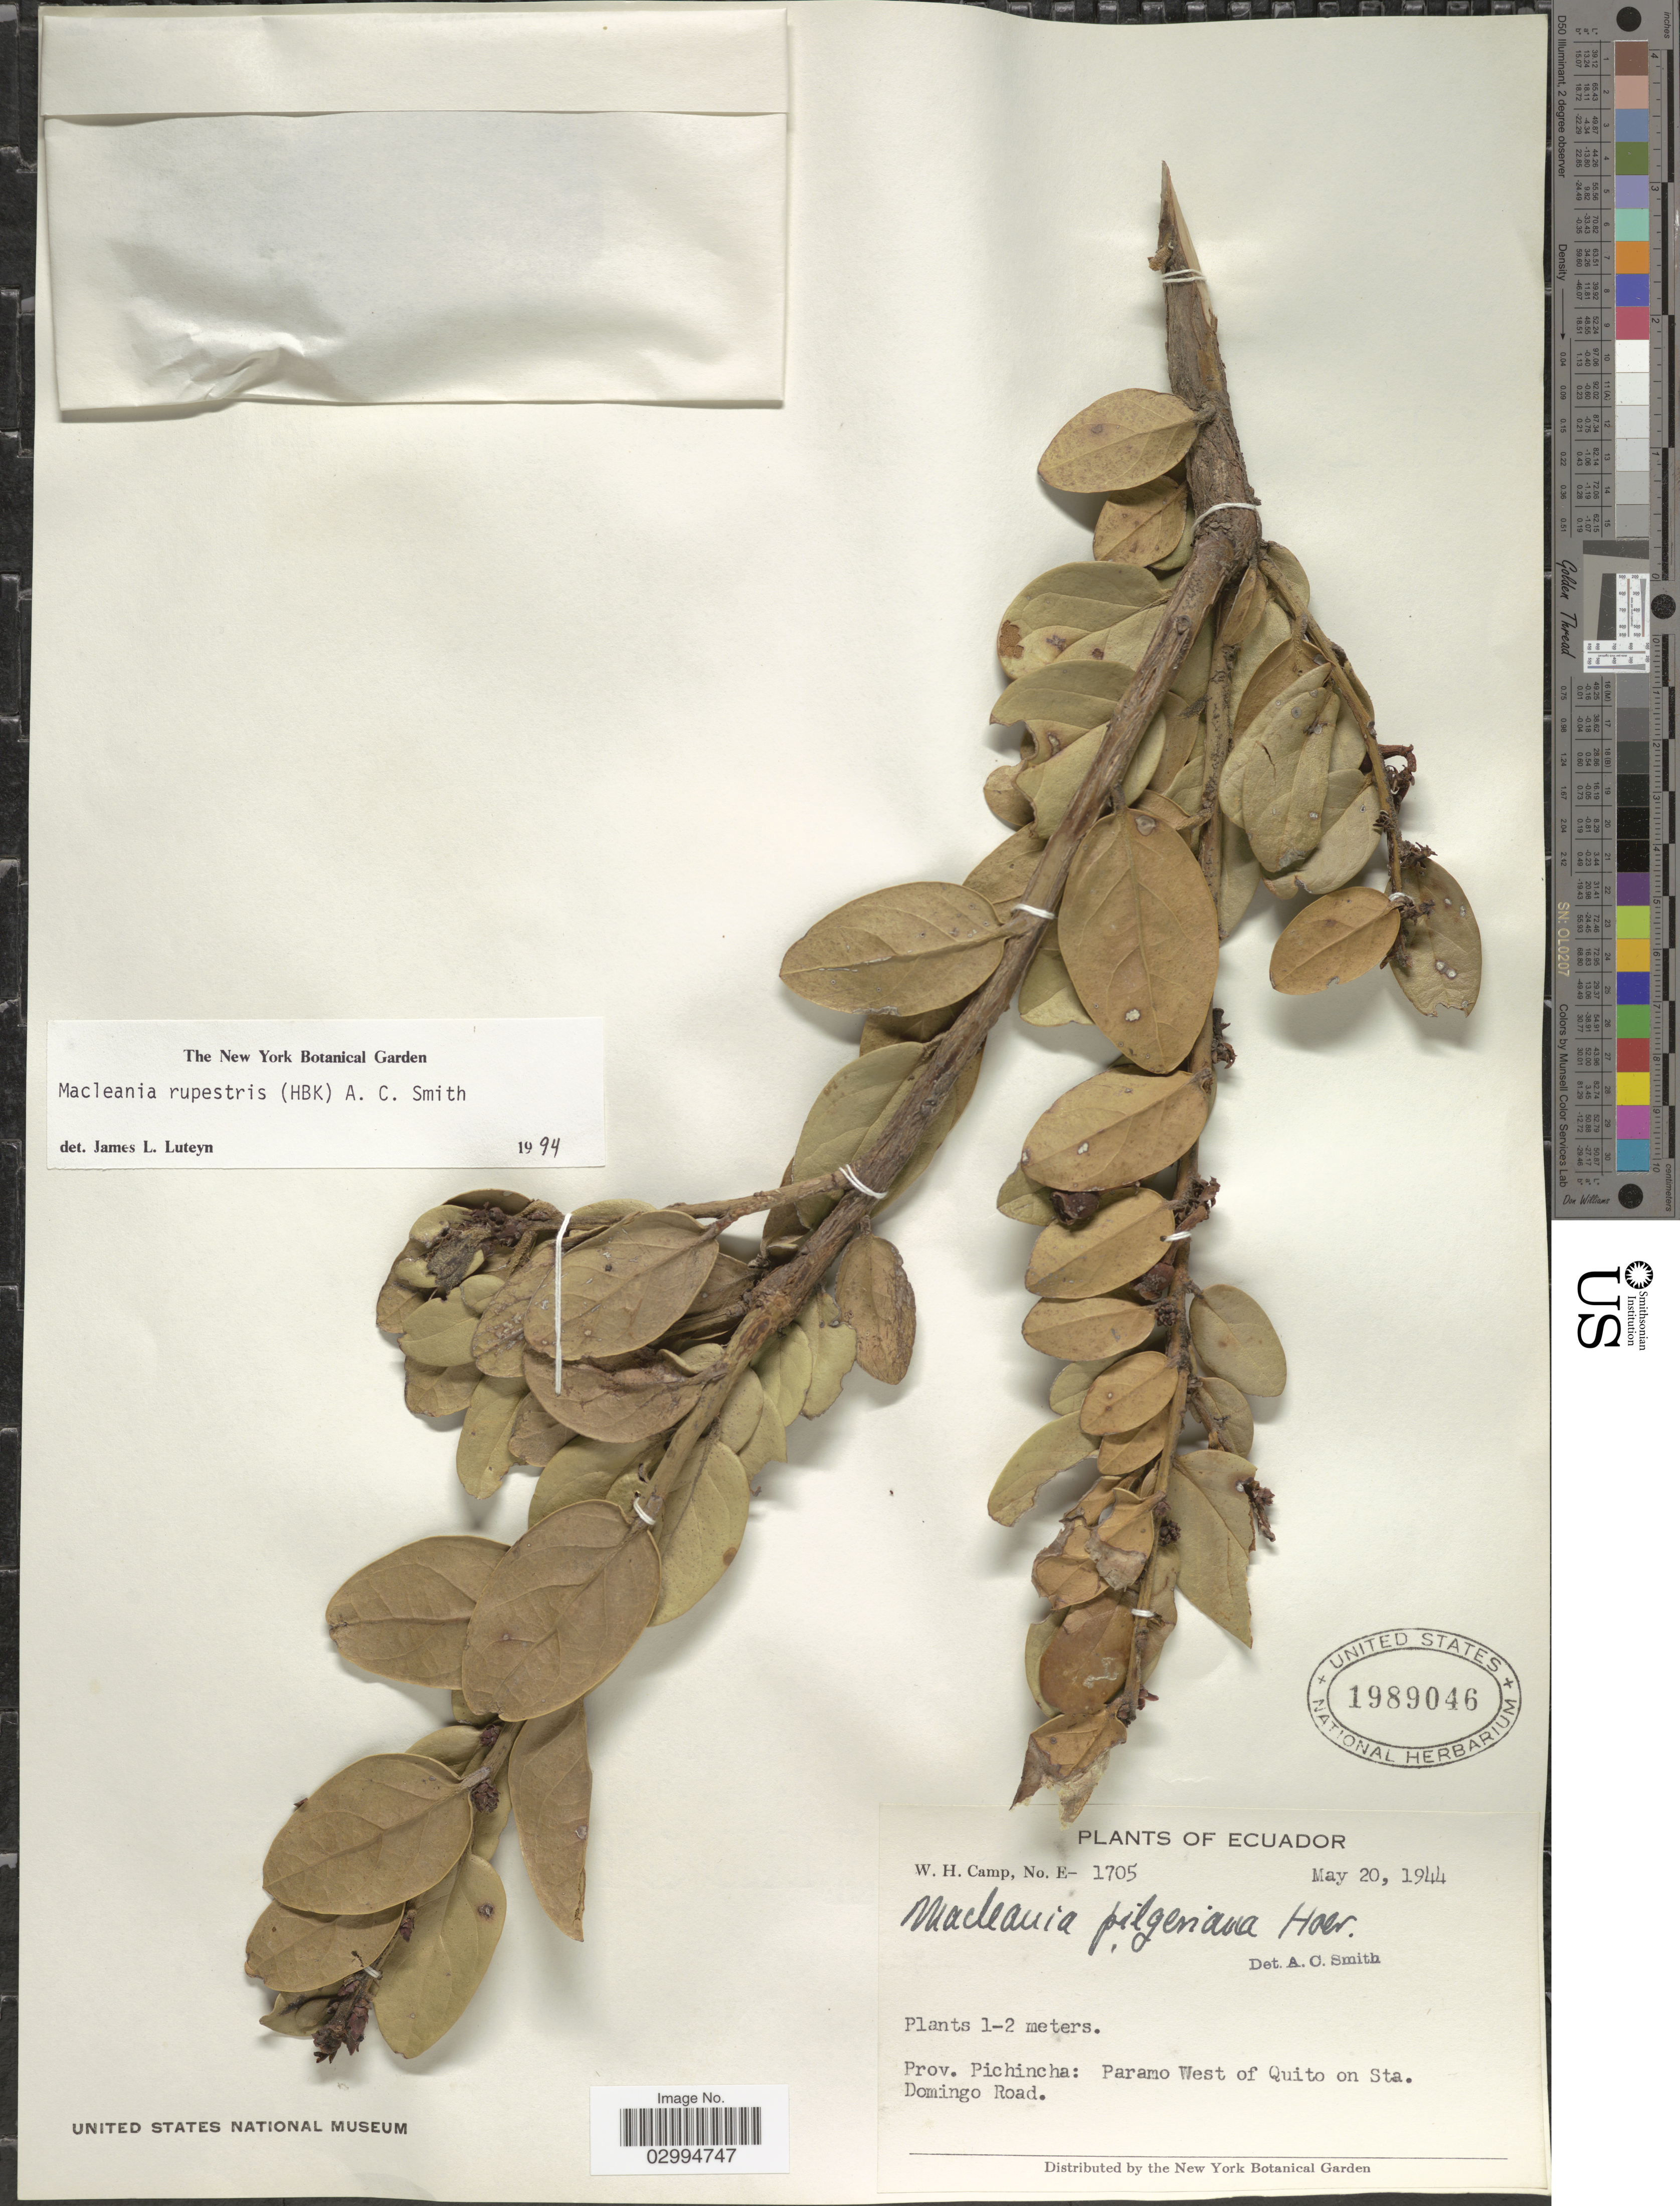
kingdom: Plantae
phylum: Tracheophyta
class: Magnoliopsida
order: Ericales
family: Ericaceae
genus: Macleania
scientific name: Macleania rupestris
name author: (Kunth) A.C. Sm.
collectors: W. H. Camp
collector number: E-1705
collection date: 1944-05-20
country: Ecuador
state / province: Pichincha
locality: Paramo West of Quito on Sta. Domingo Road.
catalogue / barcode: US 1989046